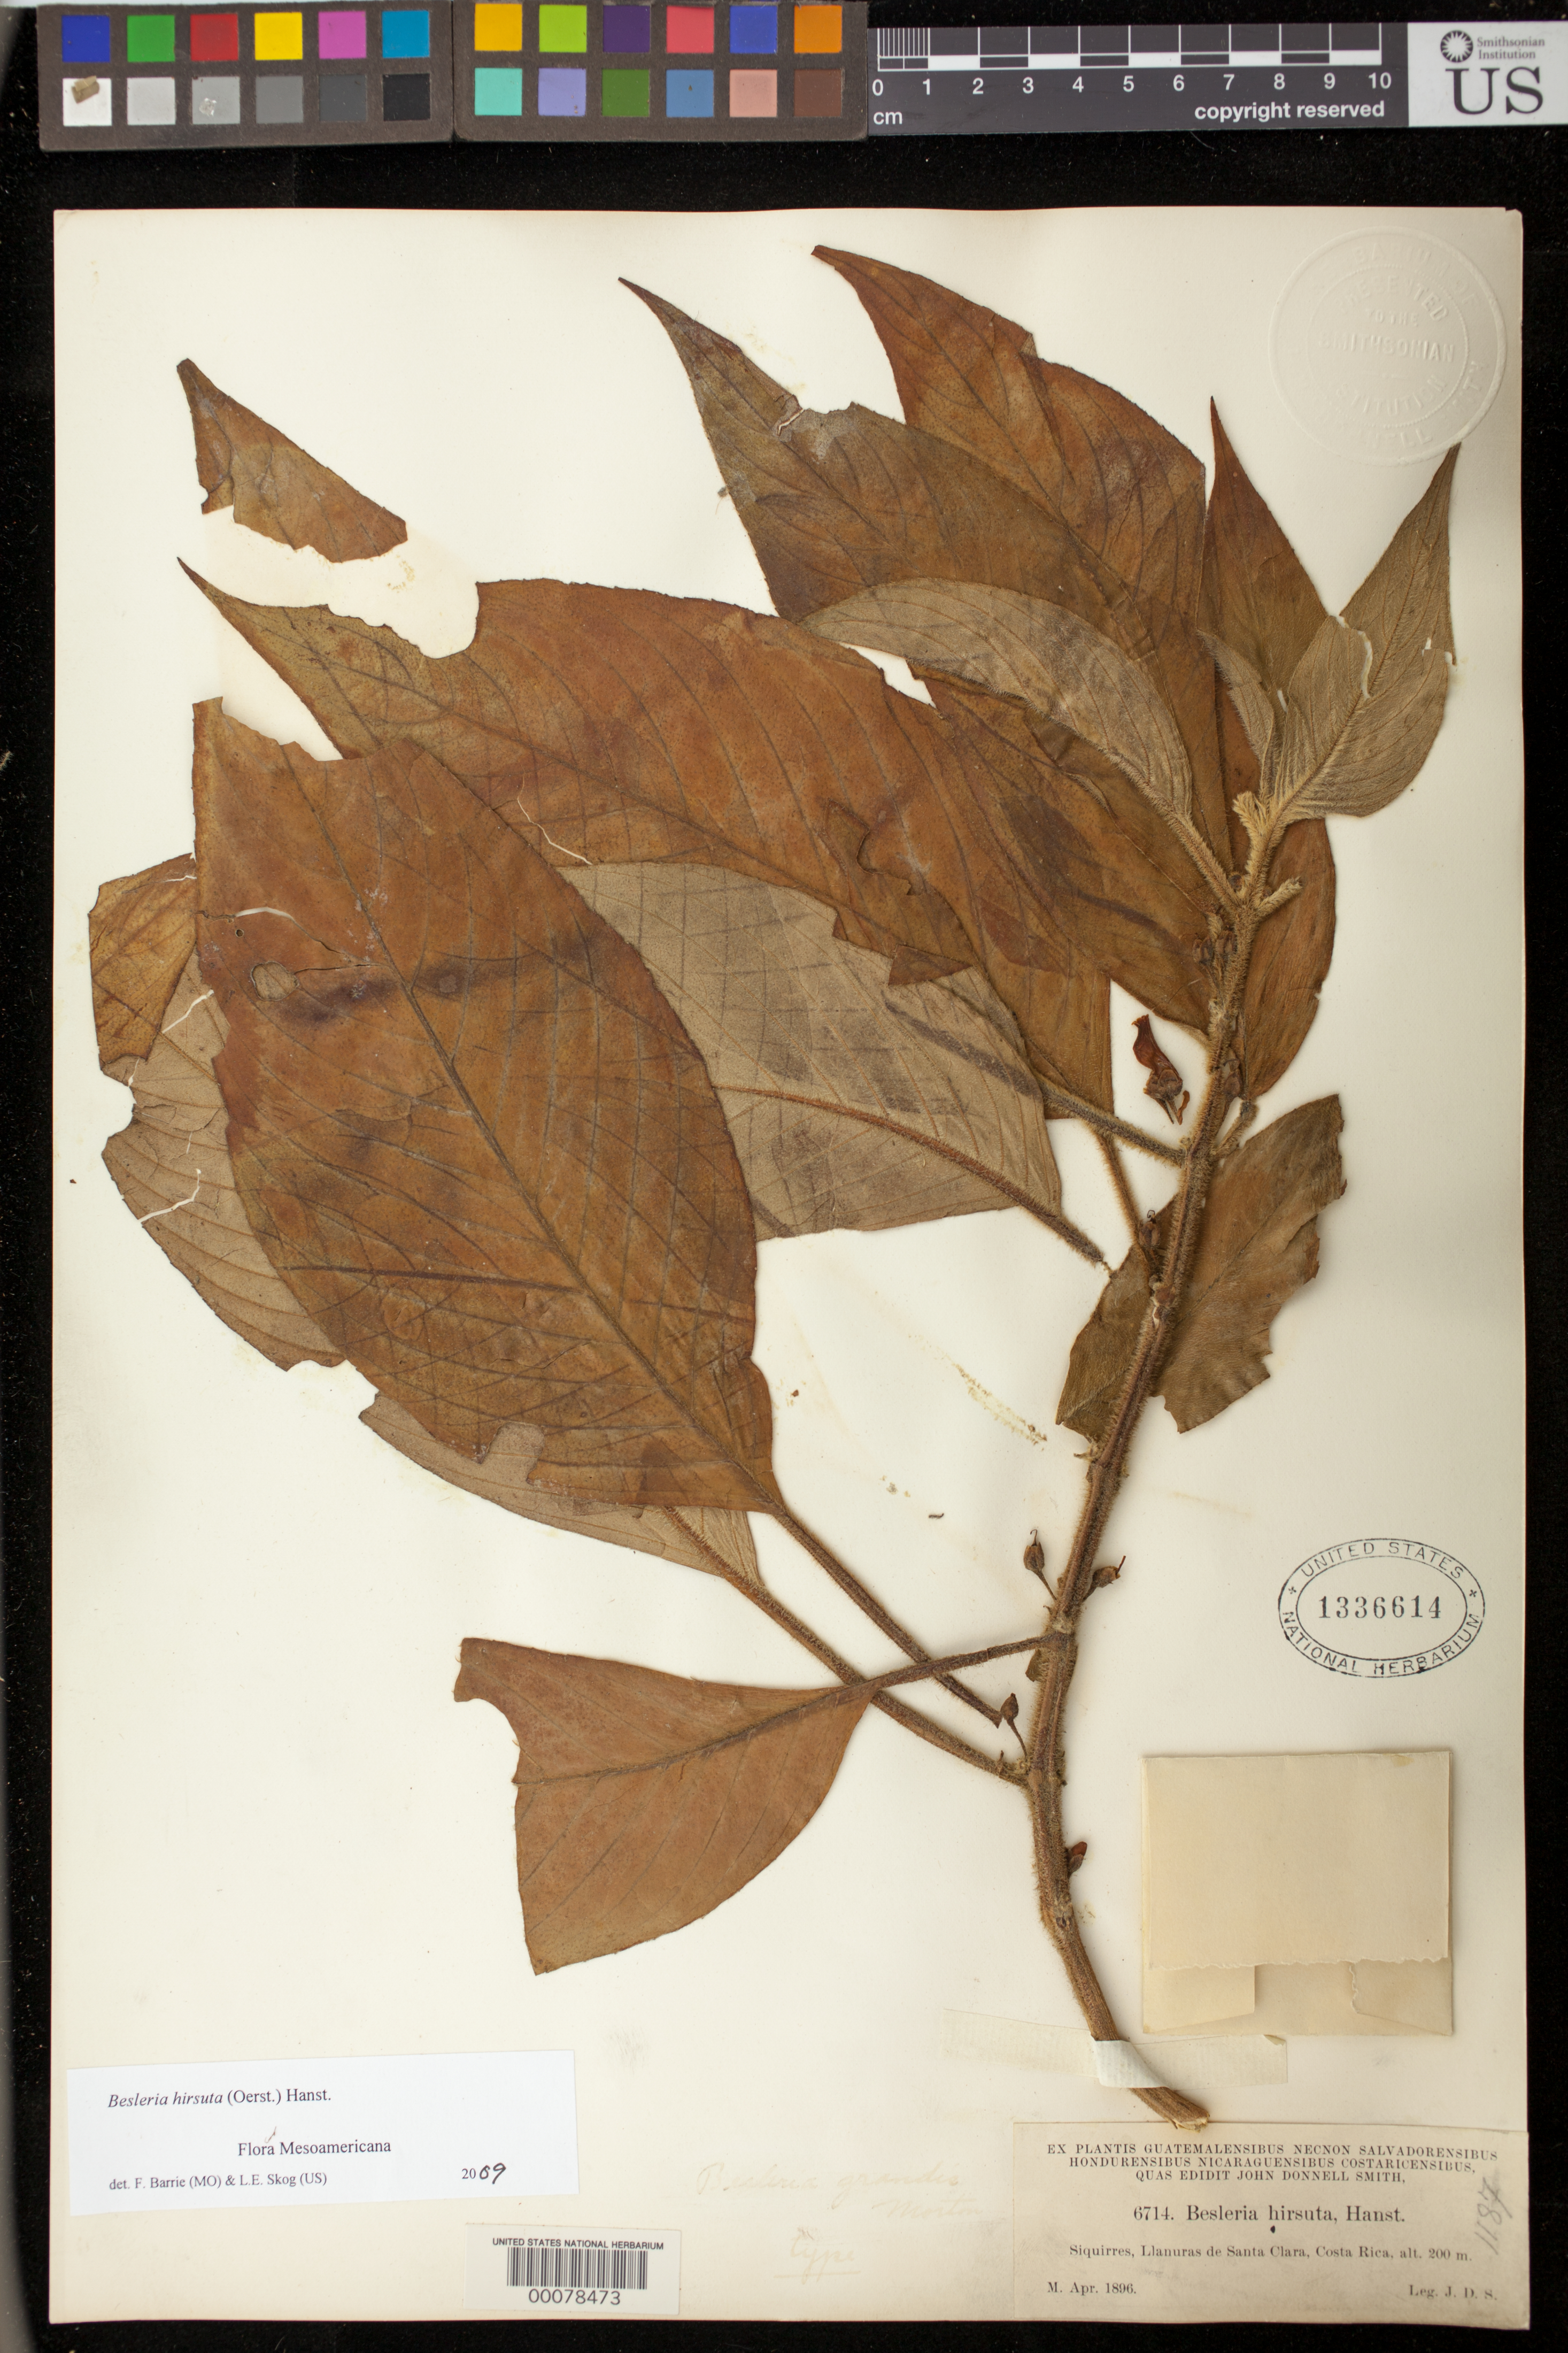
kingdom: Plantae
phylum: Tracheophyta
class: Magnoliopsida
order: Lamiales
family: Gesneriaceae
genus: Besleria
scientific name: Besleria hirsuta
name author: (Oerst.) Hanst.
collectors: J. Donnell Smith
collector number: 1187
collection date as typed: Apr 1896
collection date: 1896-04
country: Costa Rica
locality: Siquirres, Llanuras de Santa Clara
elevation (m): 200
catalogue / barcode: US 1336614